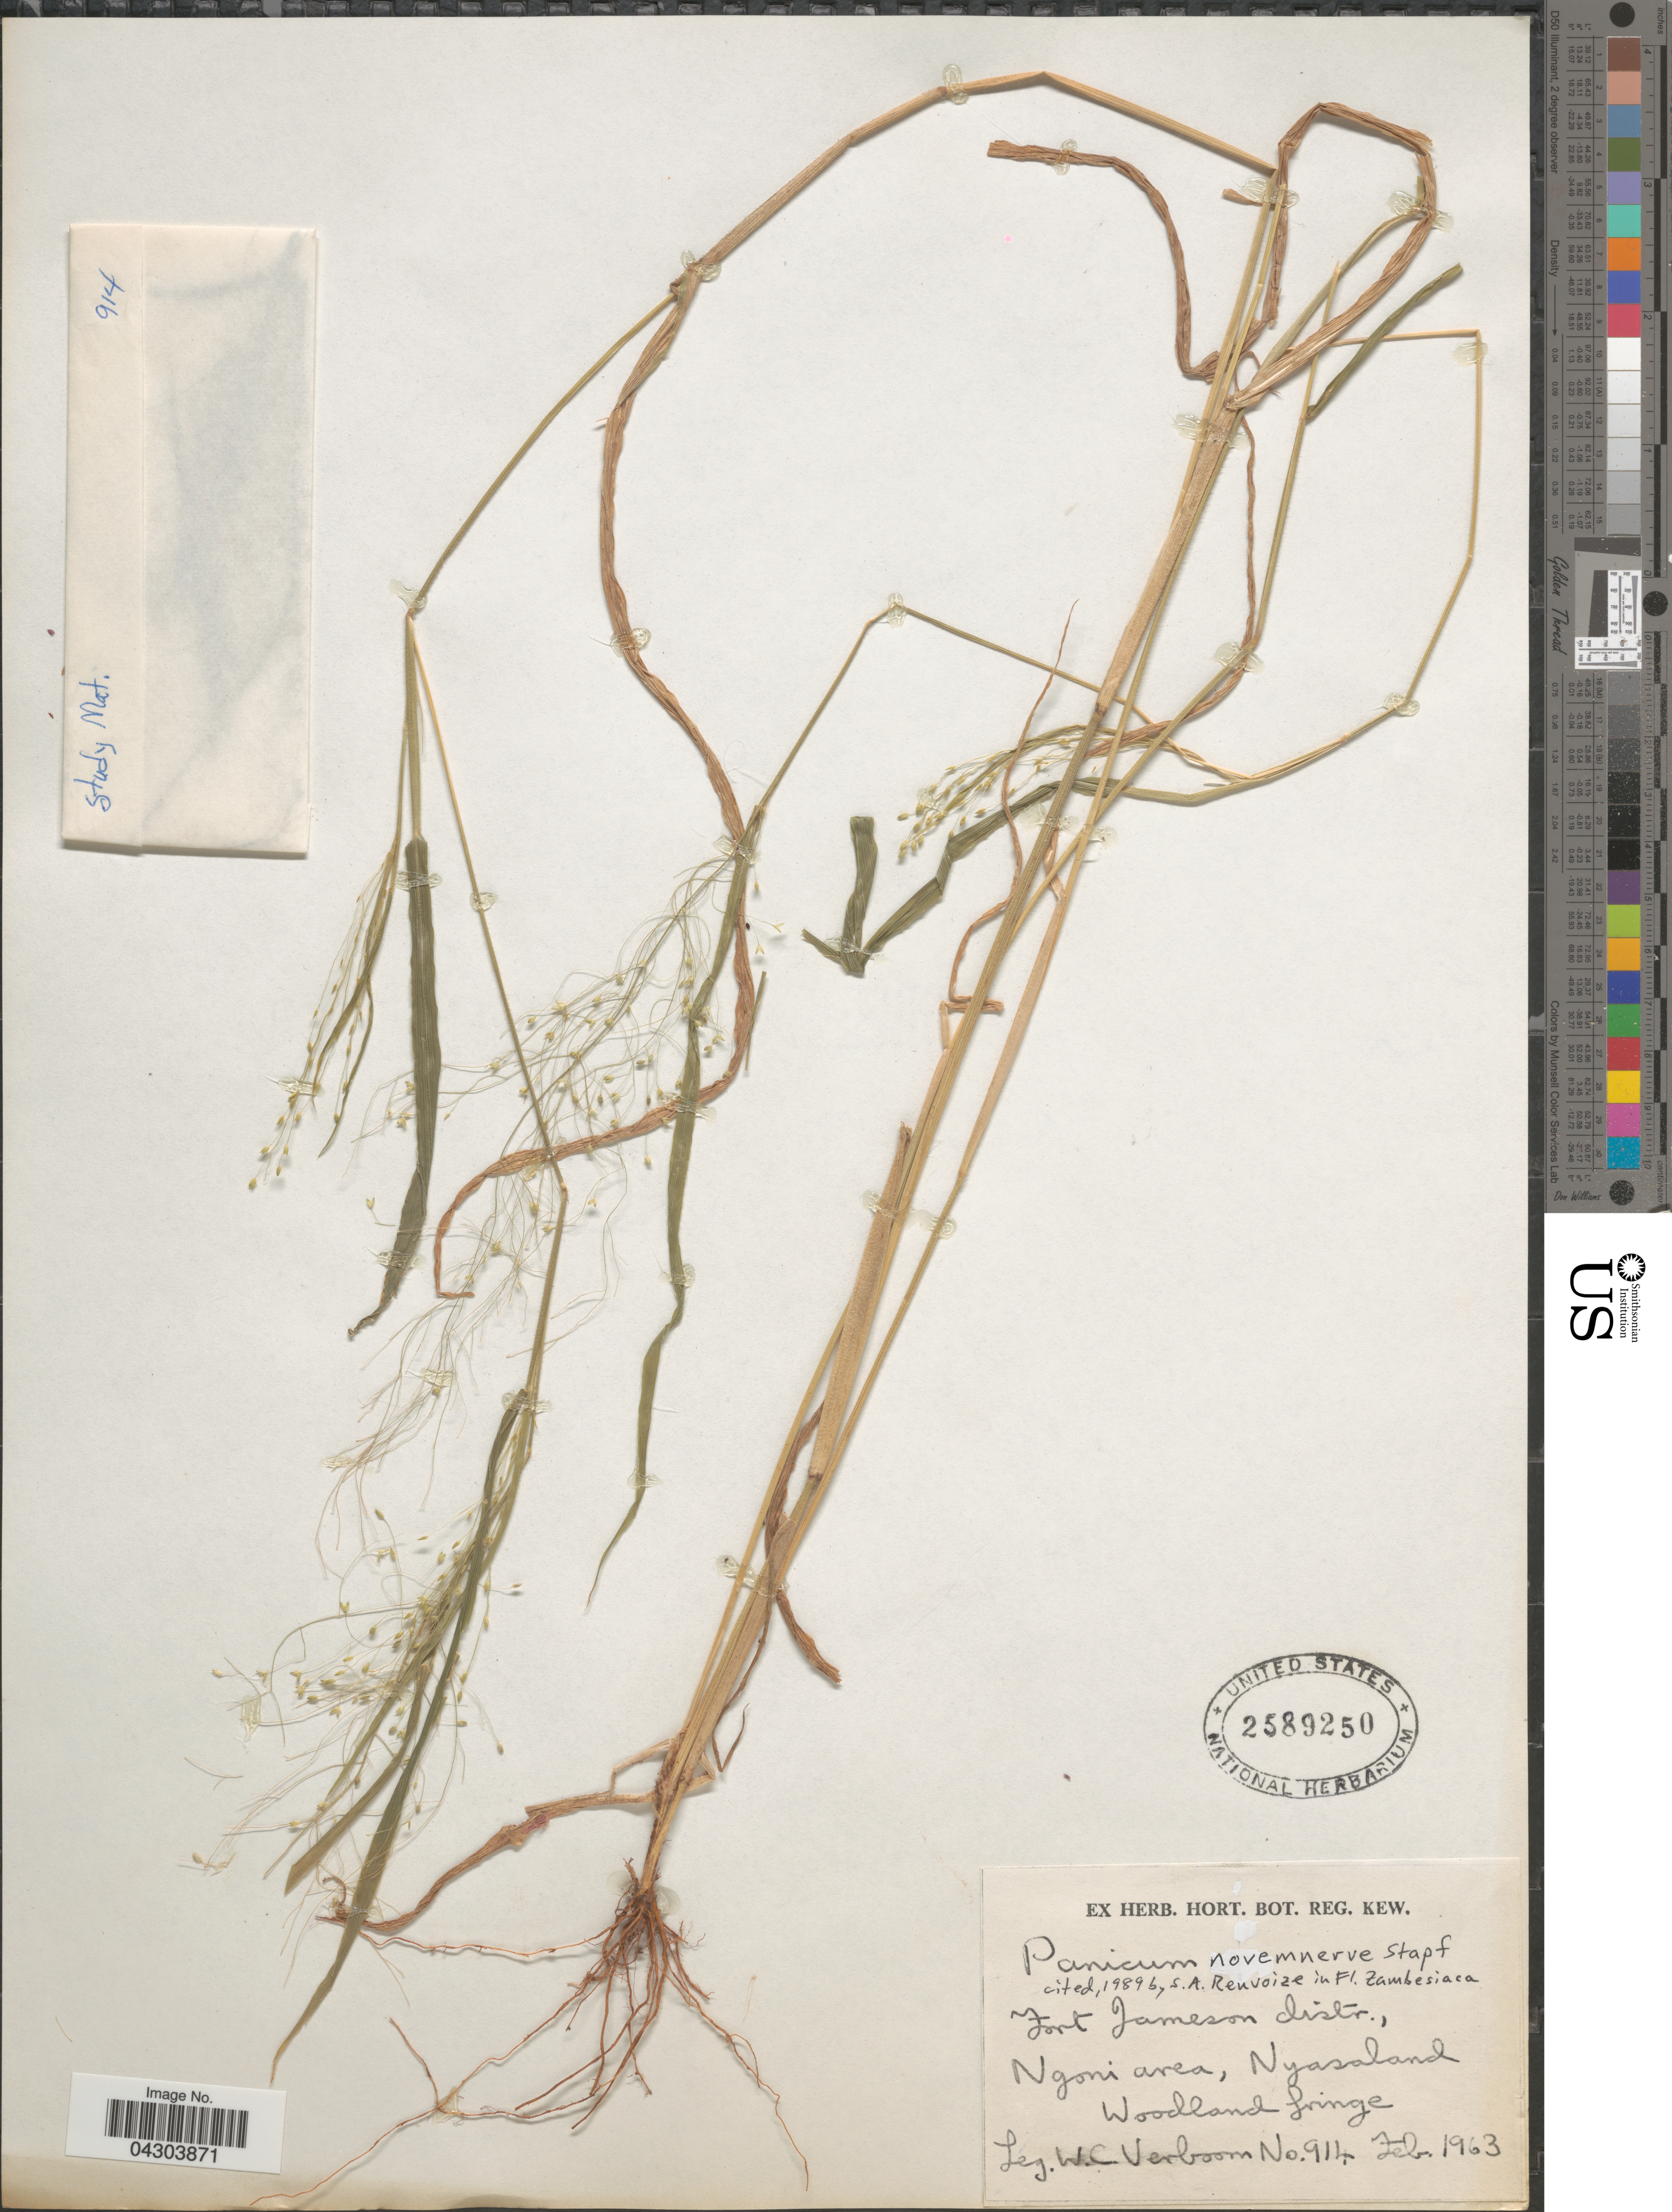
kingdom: Plantae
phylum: Tracheophyta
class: Liliopsida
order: Poales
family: Poaceae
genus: Panicum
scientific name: Panicum novemnerve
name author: Stapf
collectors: W. Verboom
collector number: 914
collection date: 1963-02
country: Malawi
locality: Fort Jameson distr., Ngoni area. Woodland Gringe.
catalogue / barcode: US 2589250